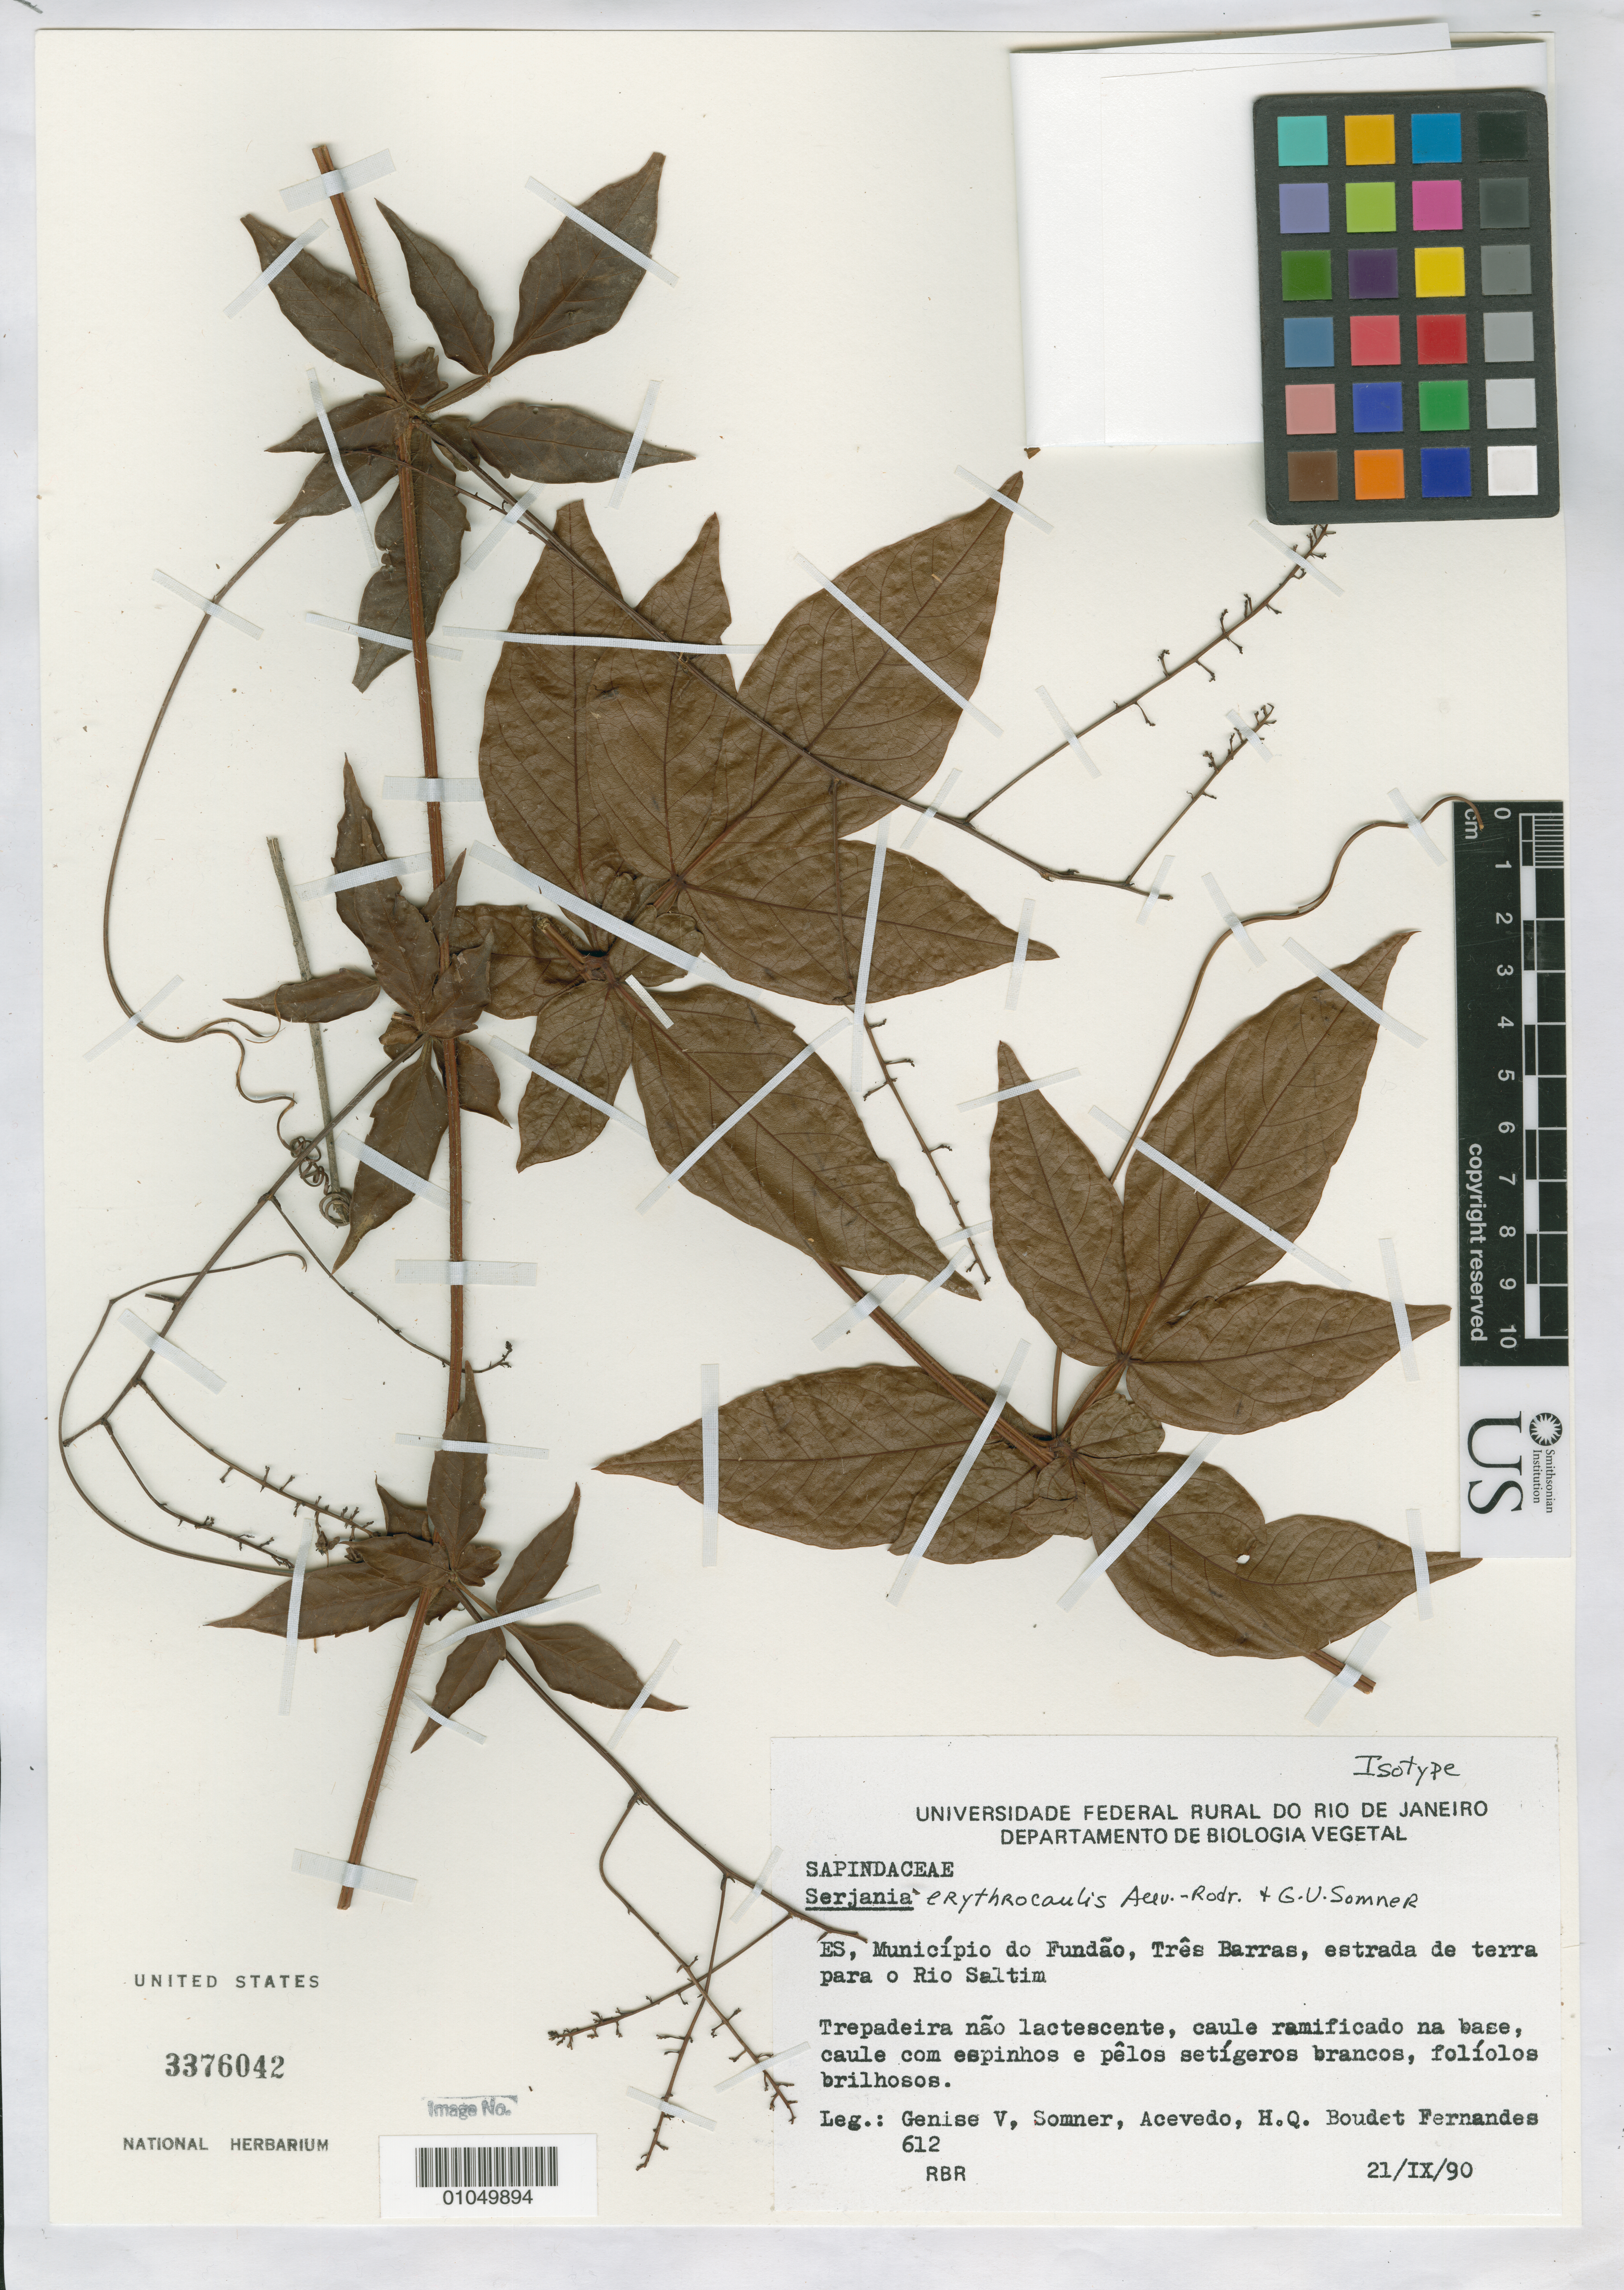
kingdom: Plantae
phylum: Tracheophyta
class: Magnoliopsida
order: Sapindales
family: Sapindaceae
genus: Serjania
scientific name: Serjania erythrocaulis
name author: Acev.-Rodr. & Somner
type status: Isotype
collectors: Somner, G. V. (Determiner), Barroso, G. M. (Determiner), P. Acevedo-Rodr. & H. Q. Boudet Fernandes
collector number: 612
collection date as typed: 21 Sep 1990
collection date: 1990-09-21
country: Brazil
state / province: Espírito Santo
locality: ES, Município do Fundão, Três Barras, estrada de terra para o Rio Saltim.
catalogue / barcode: US 3376042